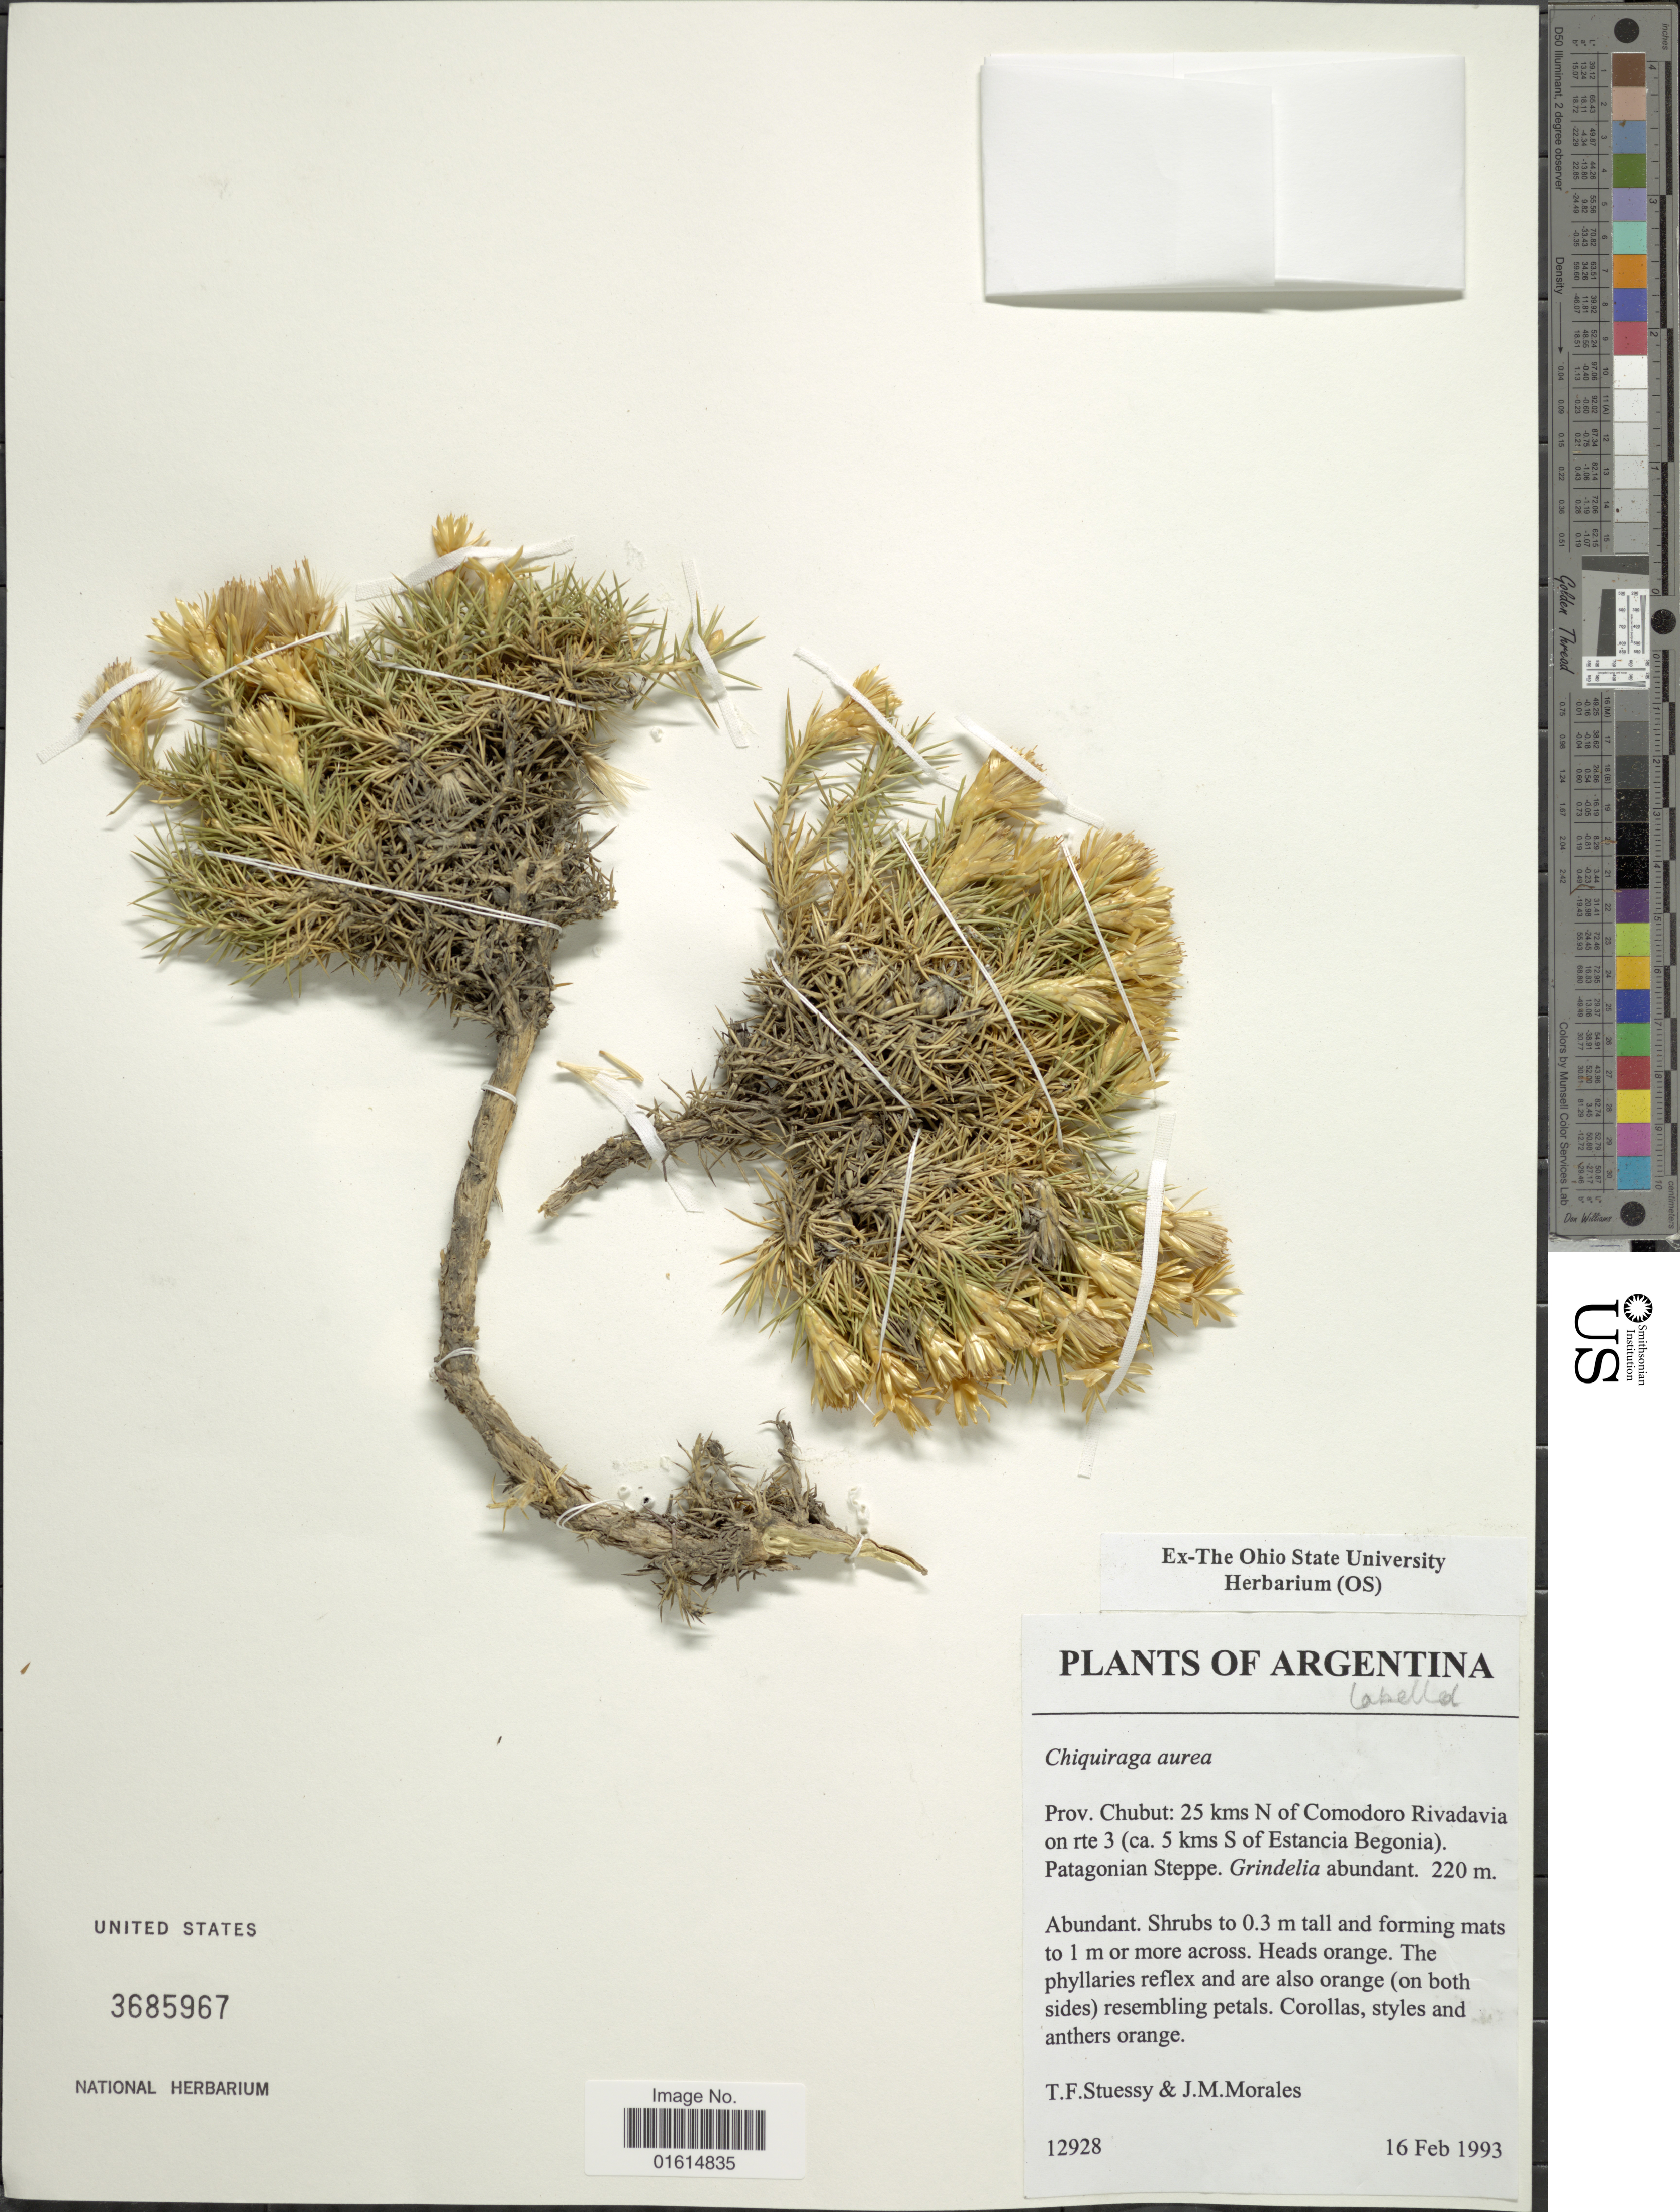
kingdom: Plantae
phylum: Tracheophyta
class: Magnoliopsida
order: Asterales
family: Asteraceae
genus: Chuquiraga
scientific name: Chuquiraga aurea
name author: Skottsb.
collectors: T. Stuessy & J. Morales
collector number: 12928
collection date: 1993-02-16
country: Argentina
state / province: Chubut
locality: Prov. Chubut, 25 kms N of Comodoro Rivadavia on rte 3 (ca 5 kms S of Estancia Begonia), Patagonian Steppe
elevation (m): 220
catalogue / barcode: US 3685967